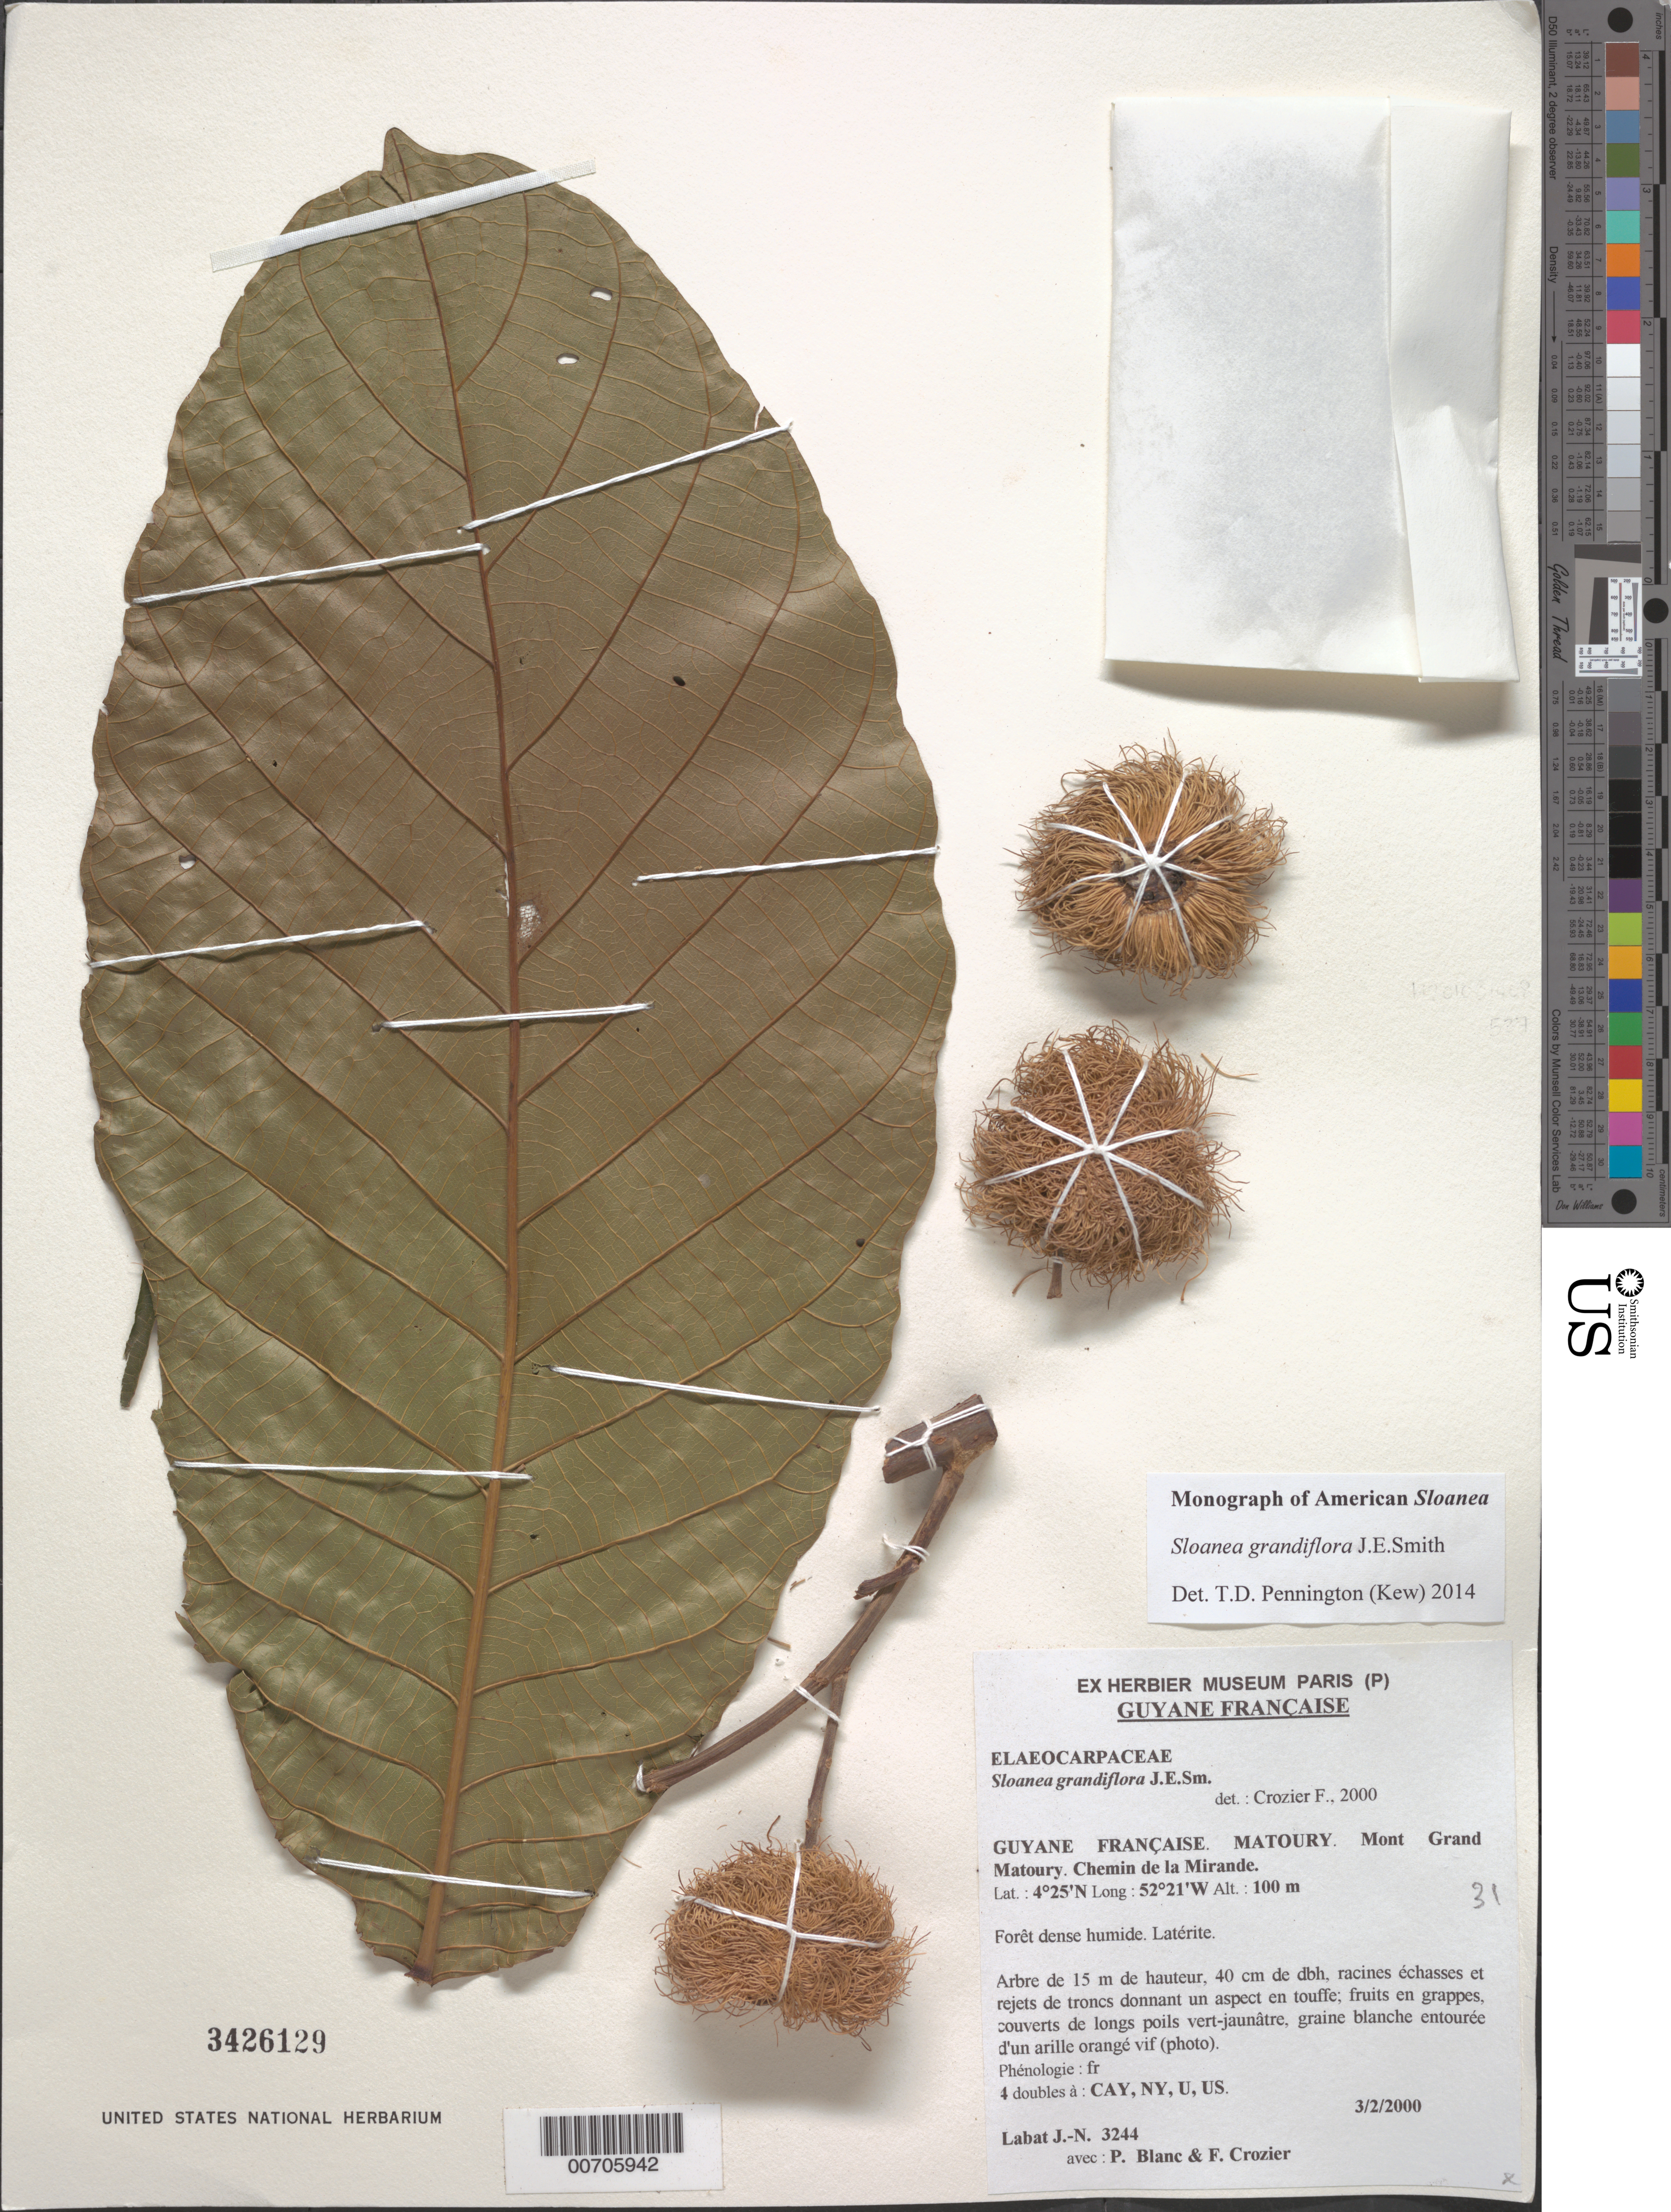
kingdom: Plantae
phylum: Tracheophyta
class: Magnoliopsida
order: Oxalidales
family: Elaeocarpaceae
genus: Sloanea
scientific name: Sloanea grandiflora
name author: Sm.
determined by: Pennington, T. D., (K)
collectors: J.-N. Labat & O. Poncy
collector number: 3244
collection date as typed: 3-Feb-00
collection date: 2000-02-03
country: French Guiana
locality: Matoury, Mont Grand Matoury, Chemin de la Mirande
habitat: Dense moist forest, on laterite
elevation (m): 100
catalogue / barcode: US 3426129